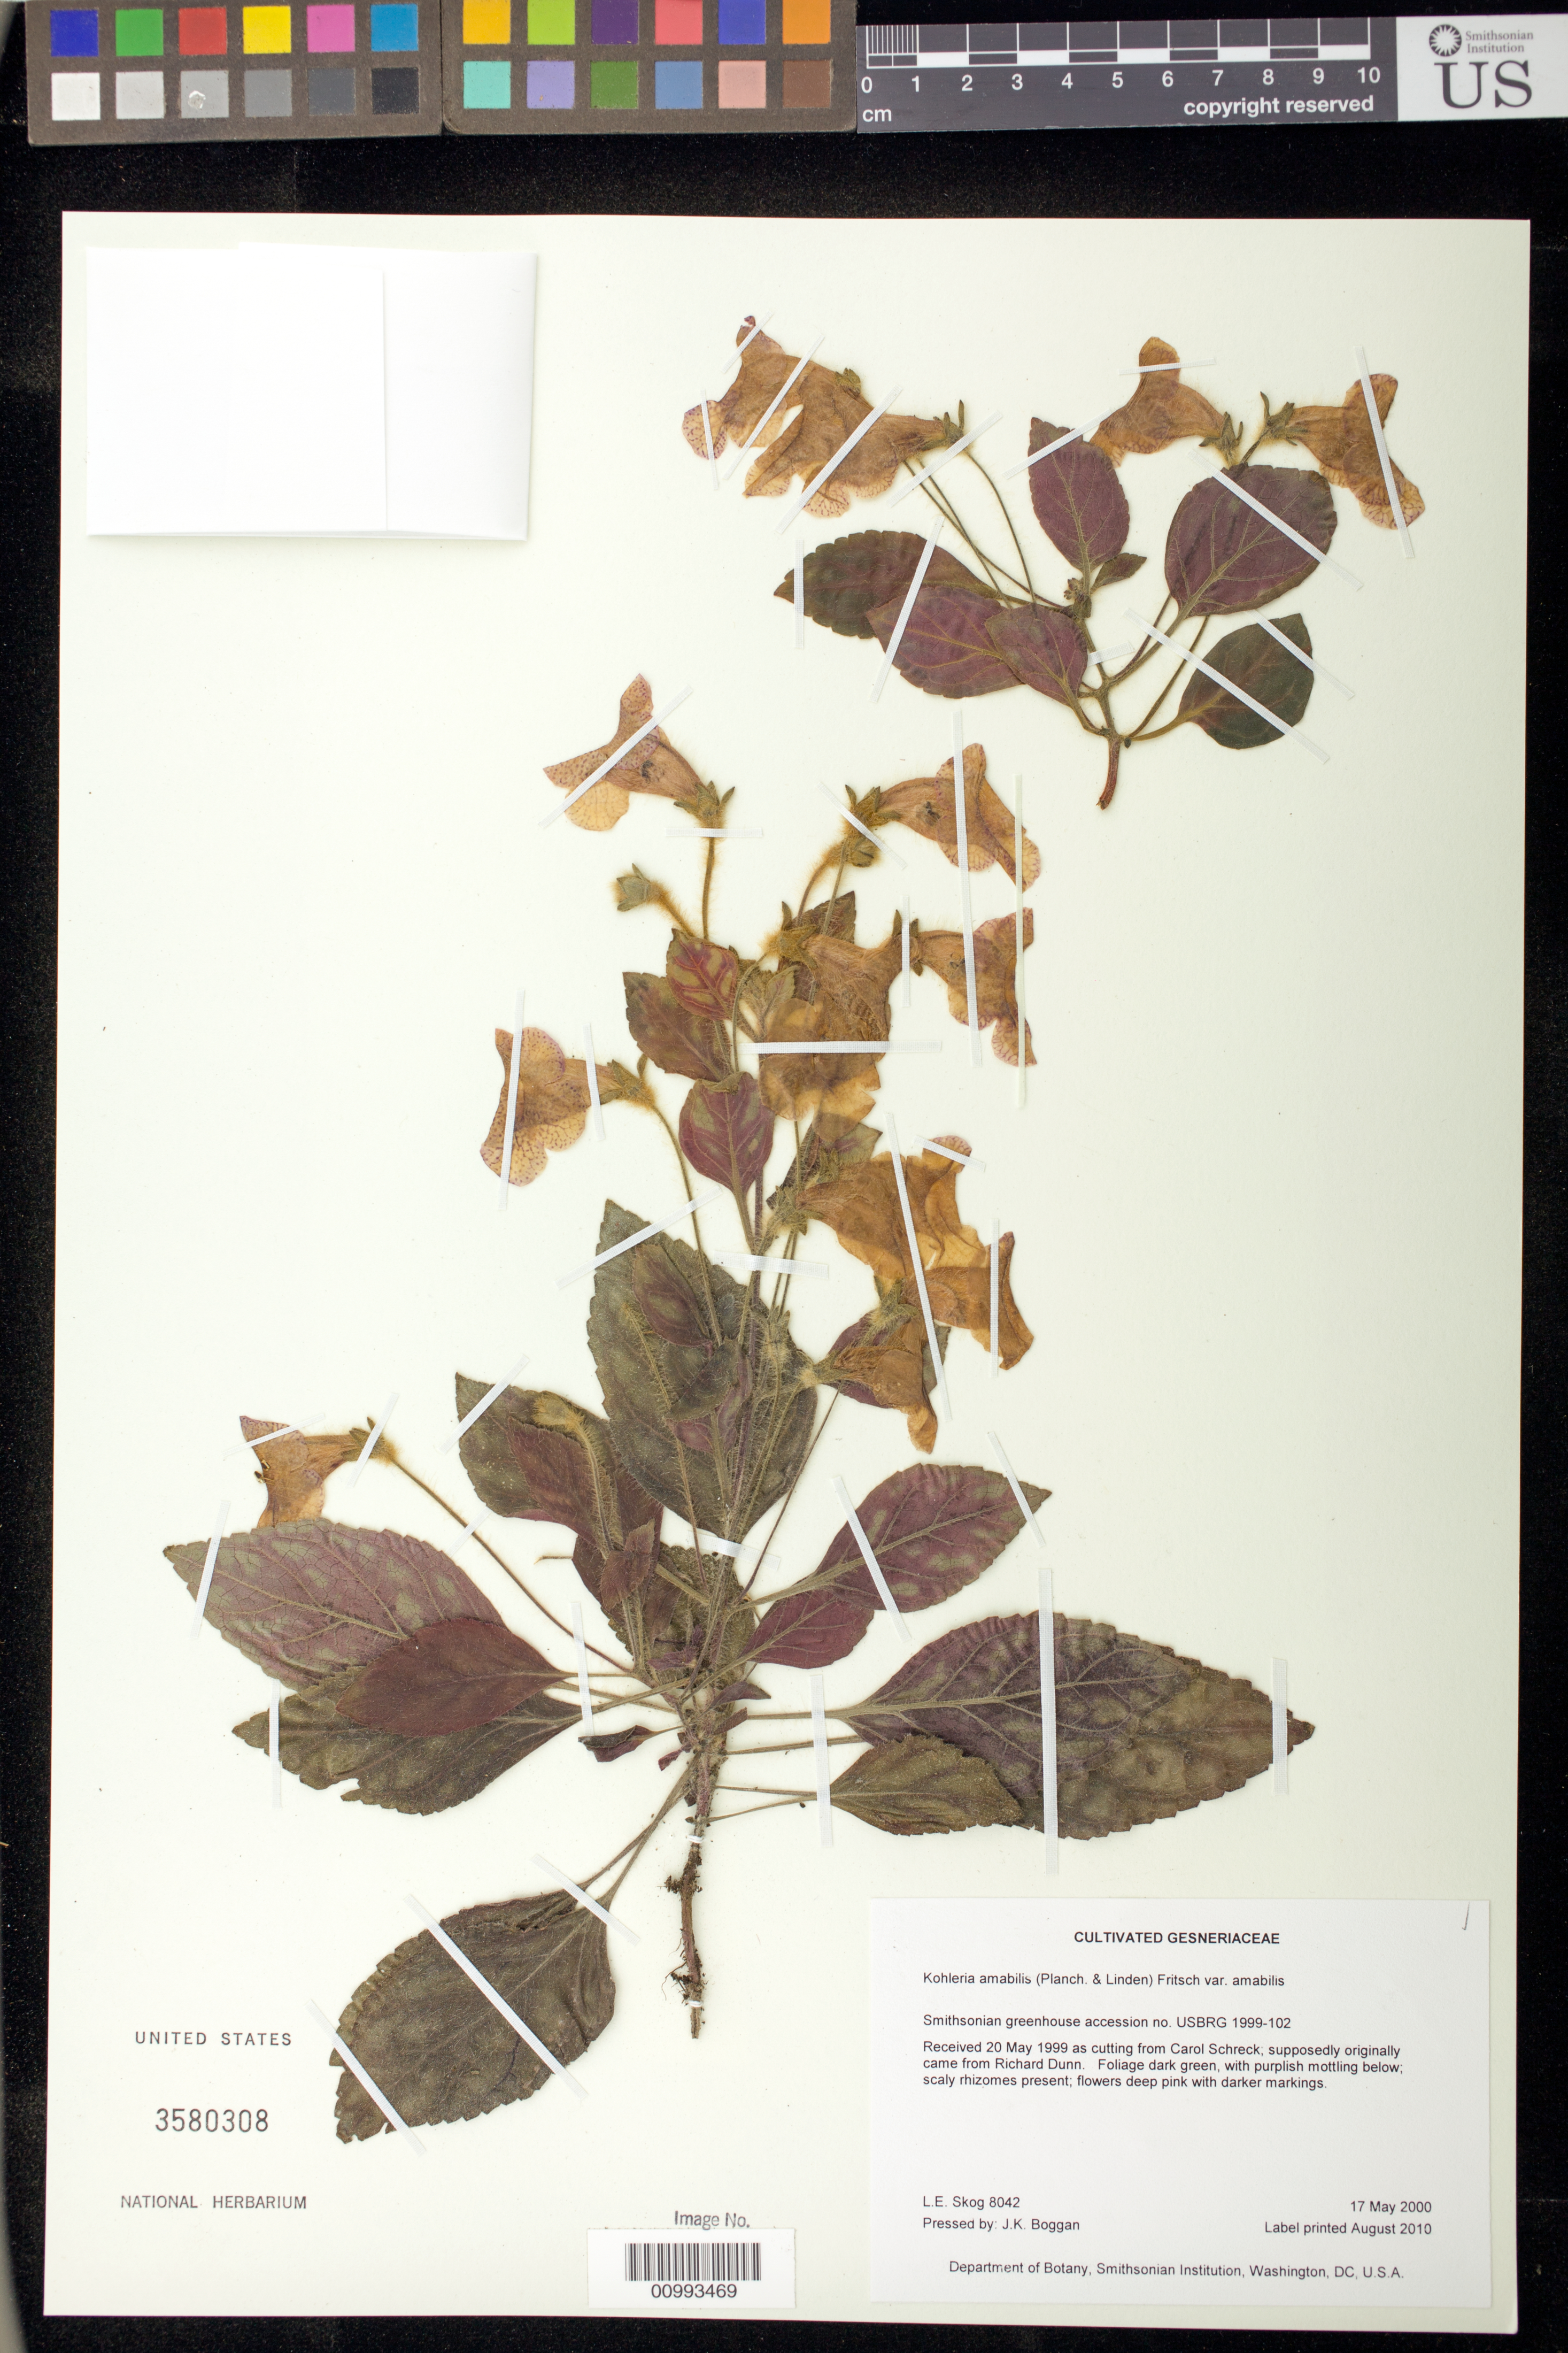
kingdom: Plantae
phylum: Tracheophyta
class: Magnoliopsida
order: Lamiales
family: Gesneriaceae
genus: Kohleria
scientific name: Kohleria amabilis var. amabilis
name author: (Planch. & Linden) Fritsch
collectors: L. E. Skog & J. K. Boggan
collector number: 8042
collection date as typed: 17 May 2000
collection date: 2000-05-17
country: United States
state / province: District of Columbia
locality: Department of Botany, Smithsonian Institution, Washington, DC, U.S.A.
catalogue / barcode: US 3580308